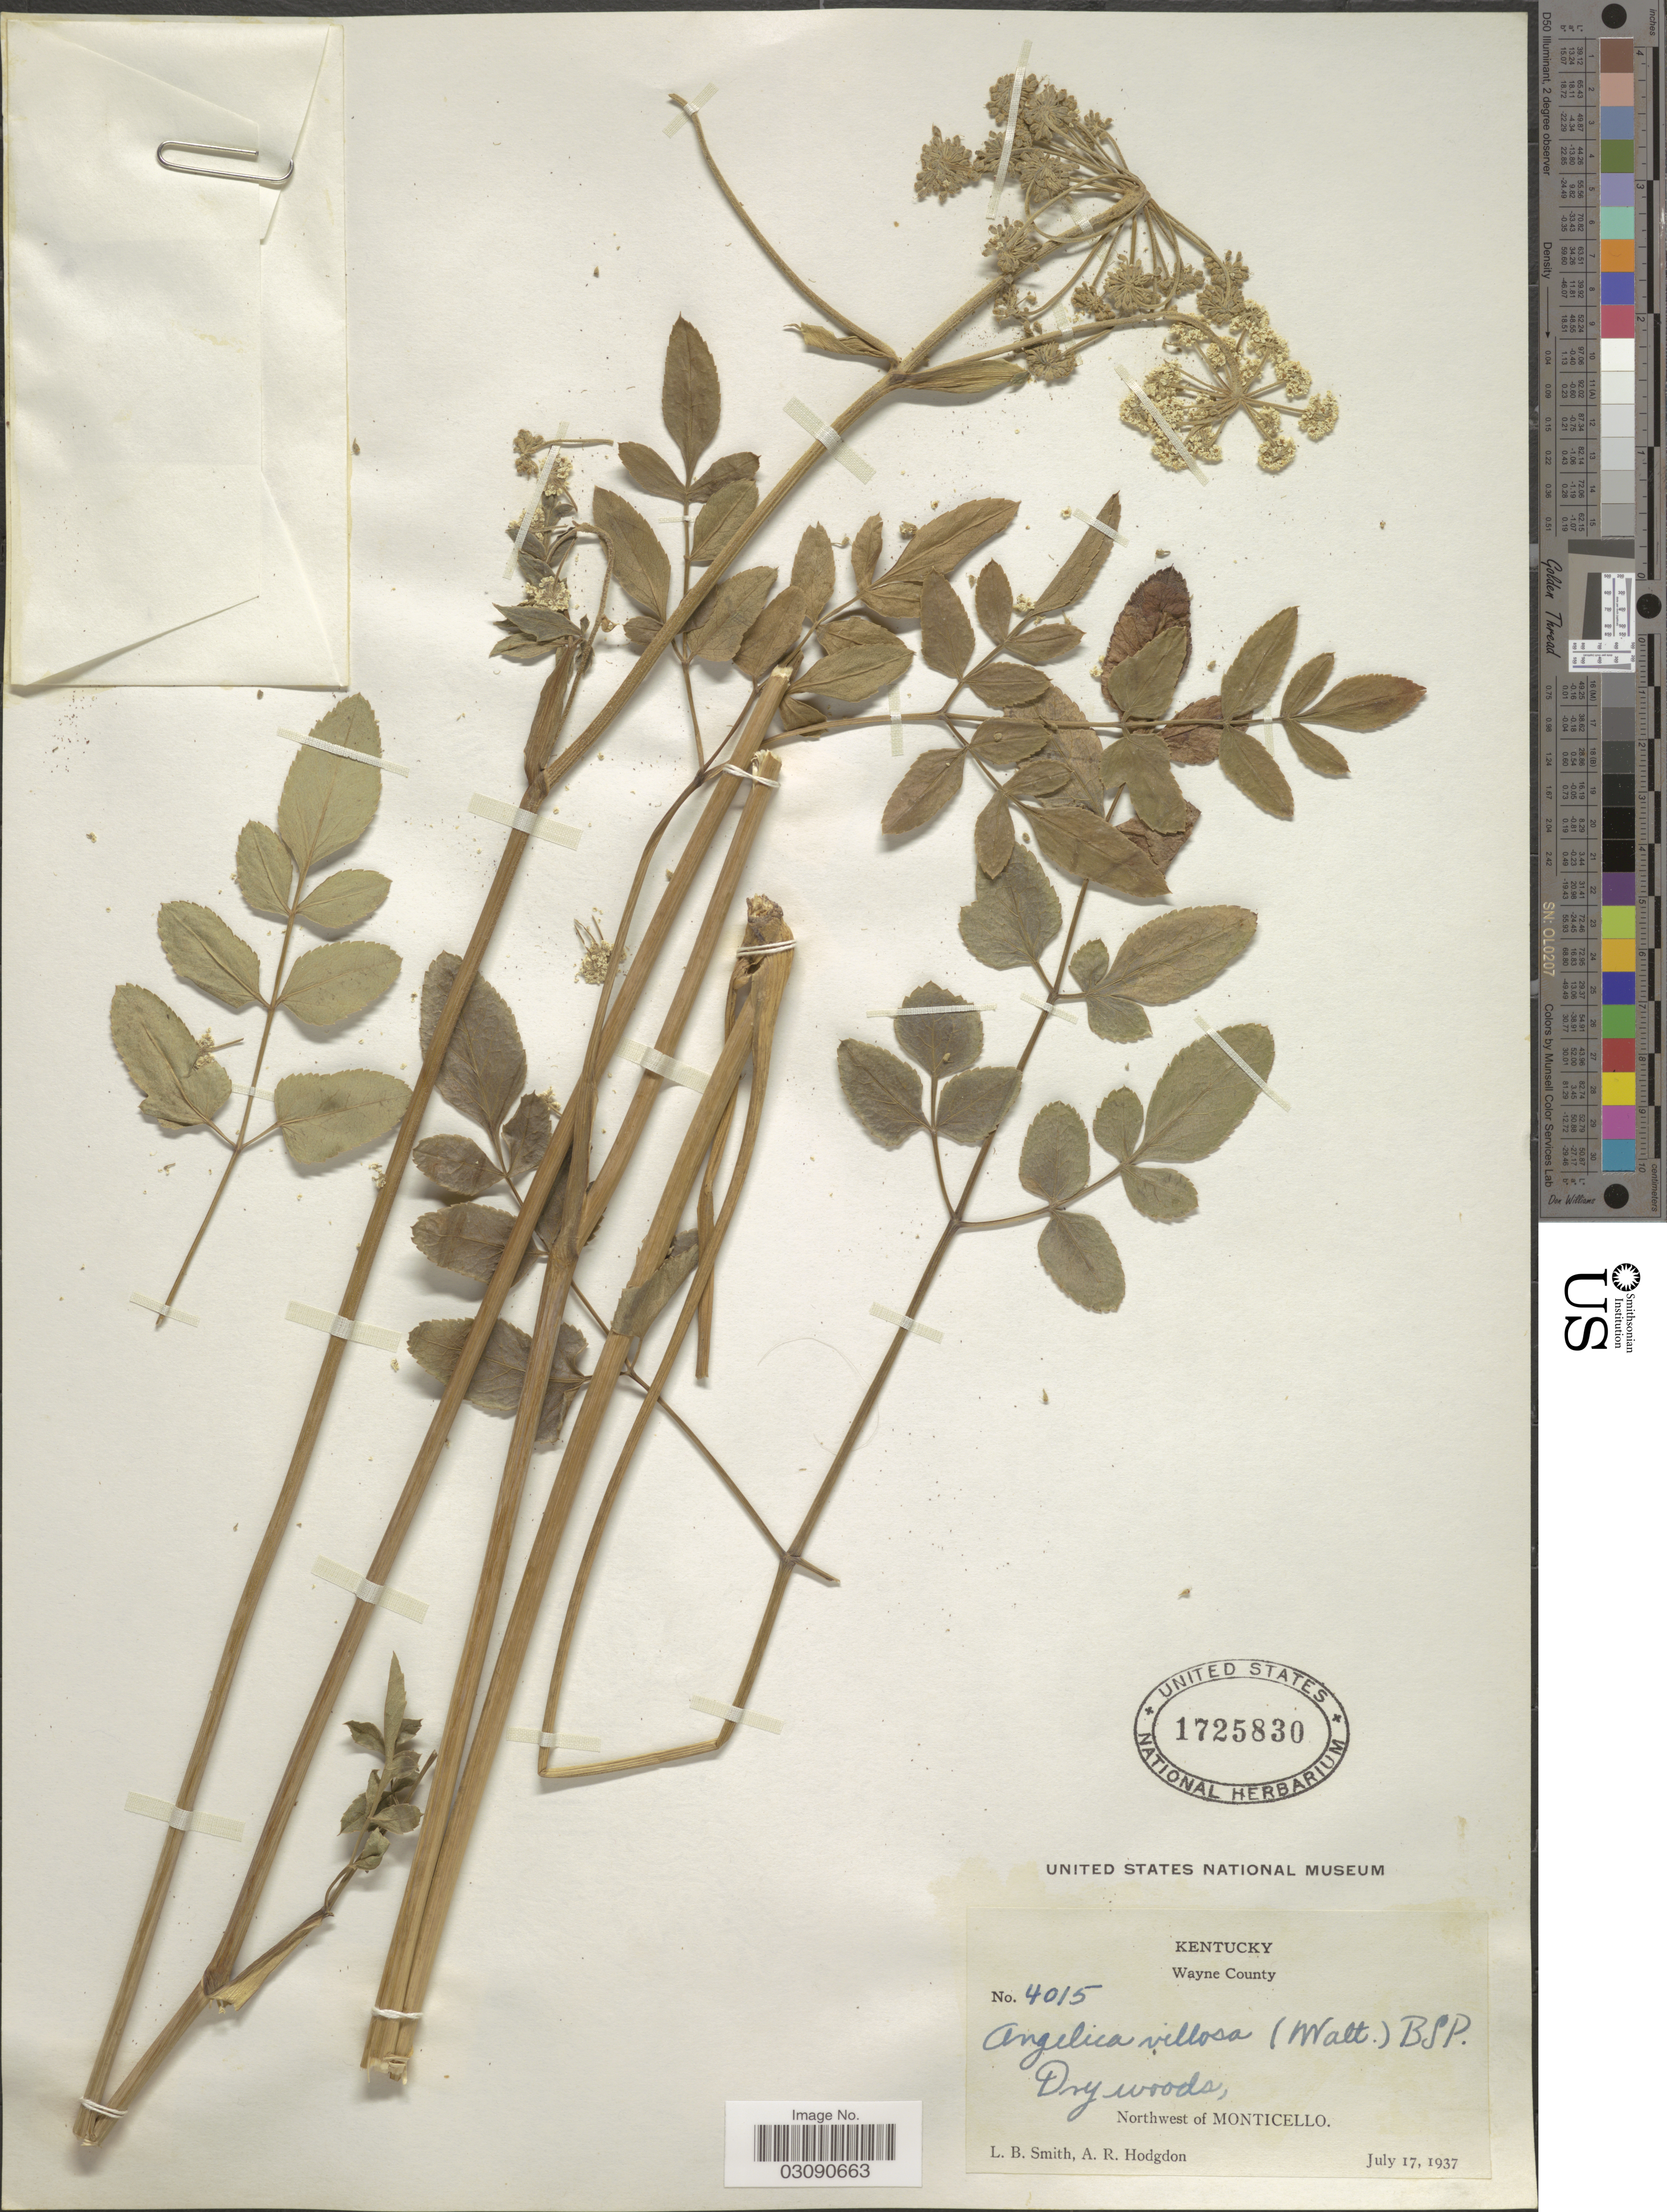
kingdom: Plantae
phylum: Tracheophyta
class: Magnoliopsida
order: Apiales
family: Apiaceae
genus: Angelica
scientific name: Angelica venenosa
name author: (Greenway) Fernald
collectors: L. Smith & A. R. Hodgdon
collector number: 4015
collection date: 1937-07-17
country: United States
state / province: Kentucky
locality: Wayne County. Northwest of Monticello.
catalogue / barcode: US 1725830